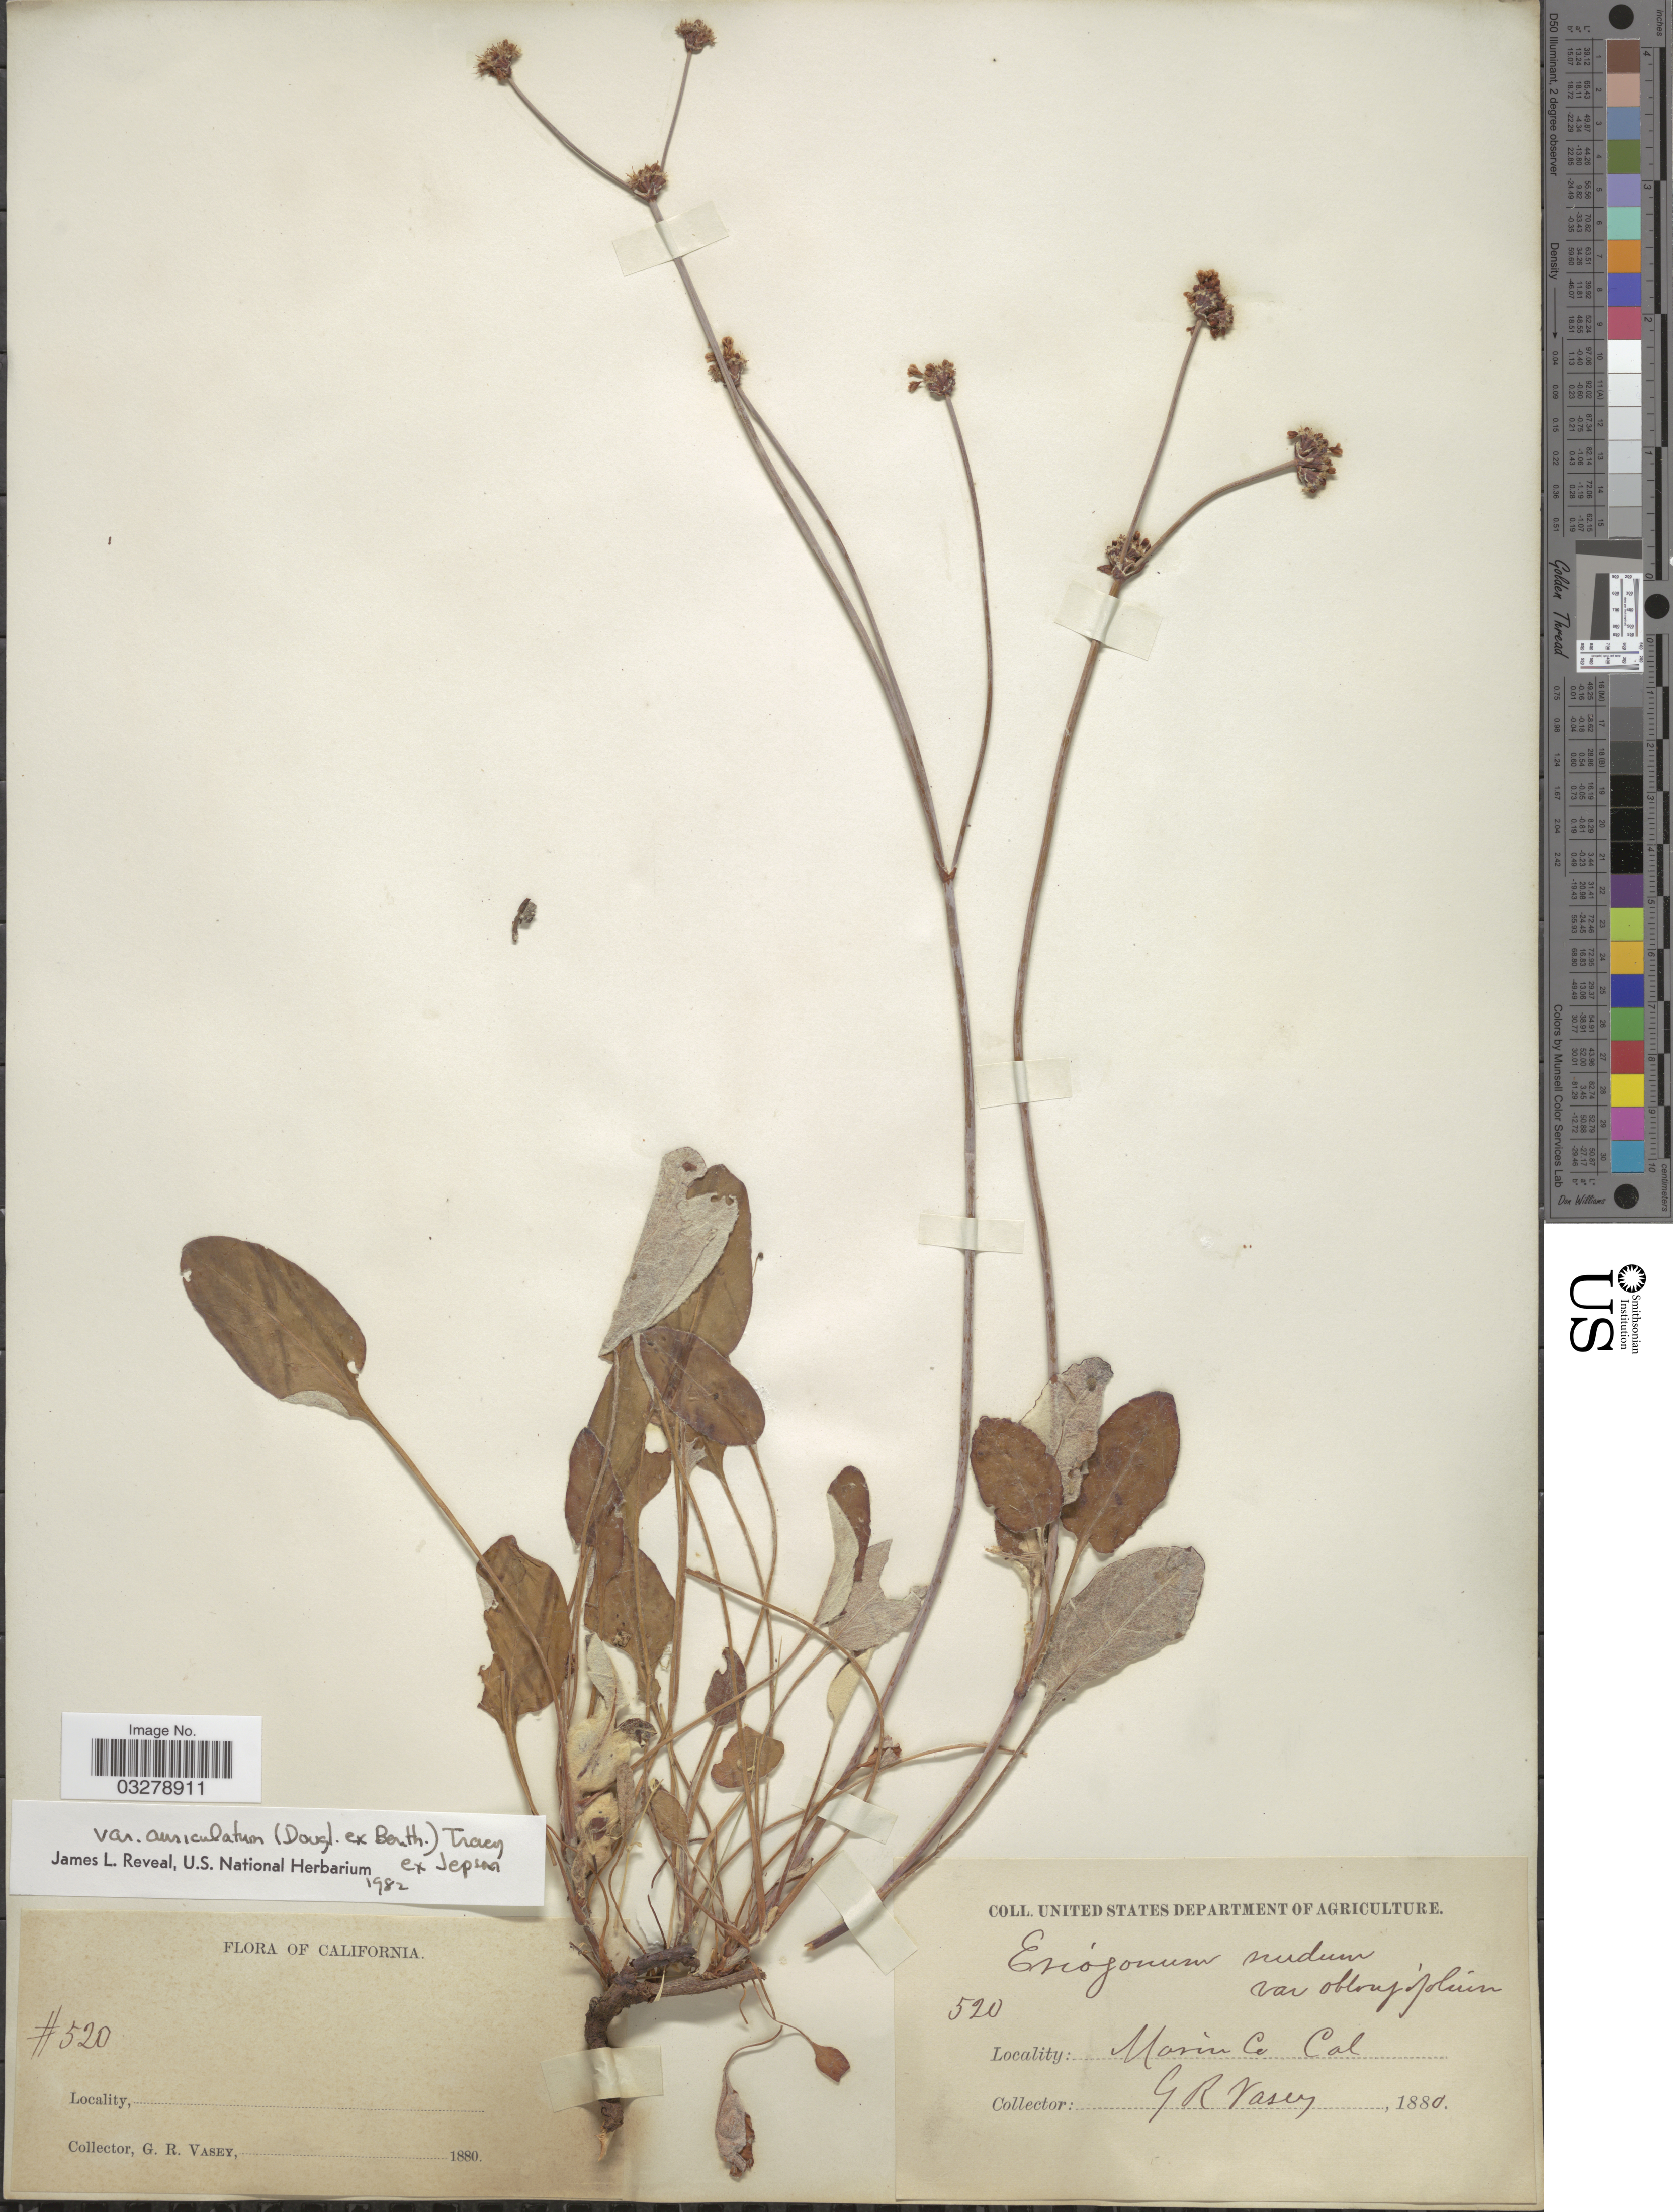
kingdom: Plantae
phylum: Tracheophyta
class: Magnoliopsida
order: Caryophyllales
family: Polygonaceae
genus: Eriogonum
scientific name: Eriogonum nudum var. auriculatum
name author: (Benth.) Tracy ex Jeps.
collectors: G. R. Vasey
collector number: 520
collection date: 1880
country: United States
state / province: California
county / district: Marin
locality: Marin Co.